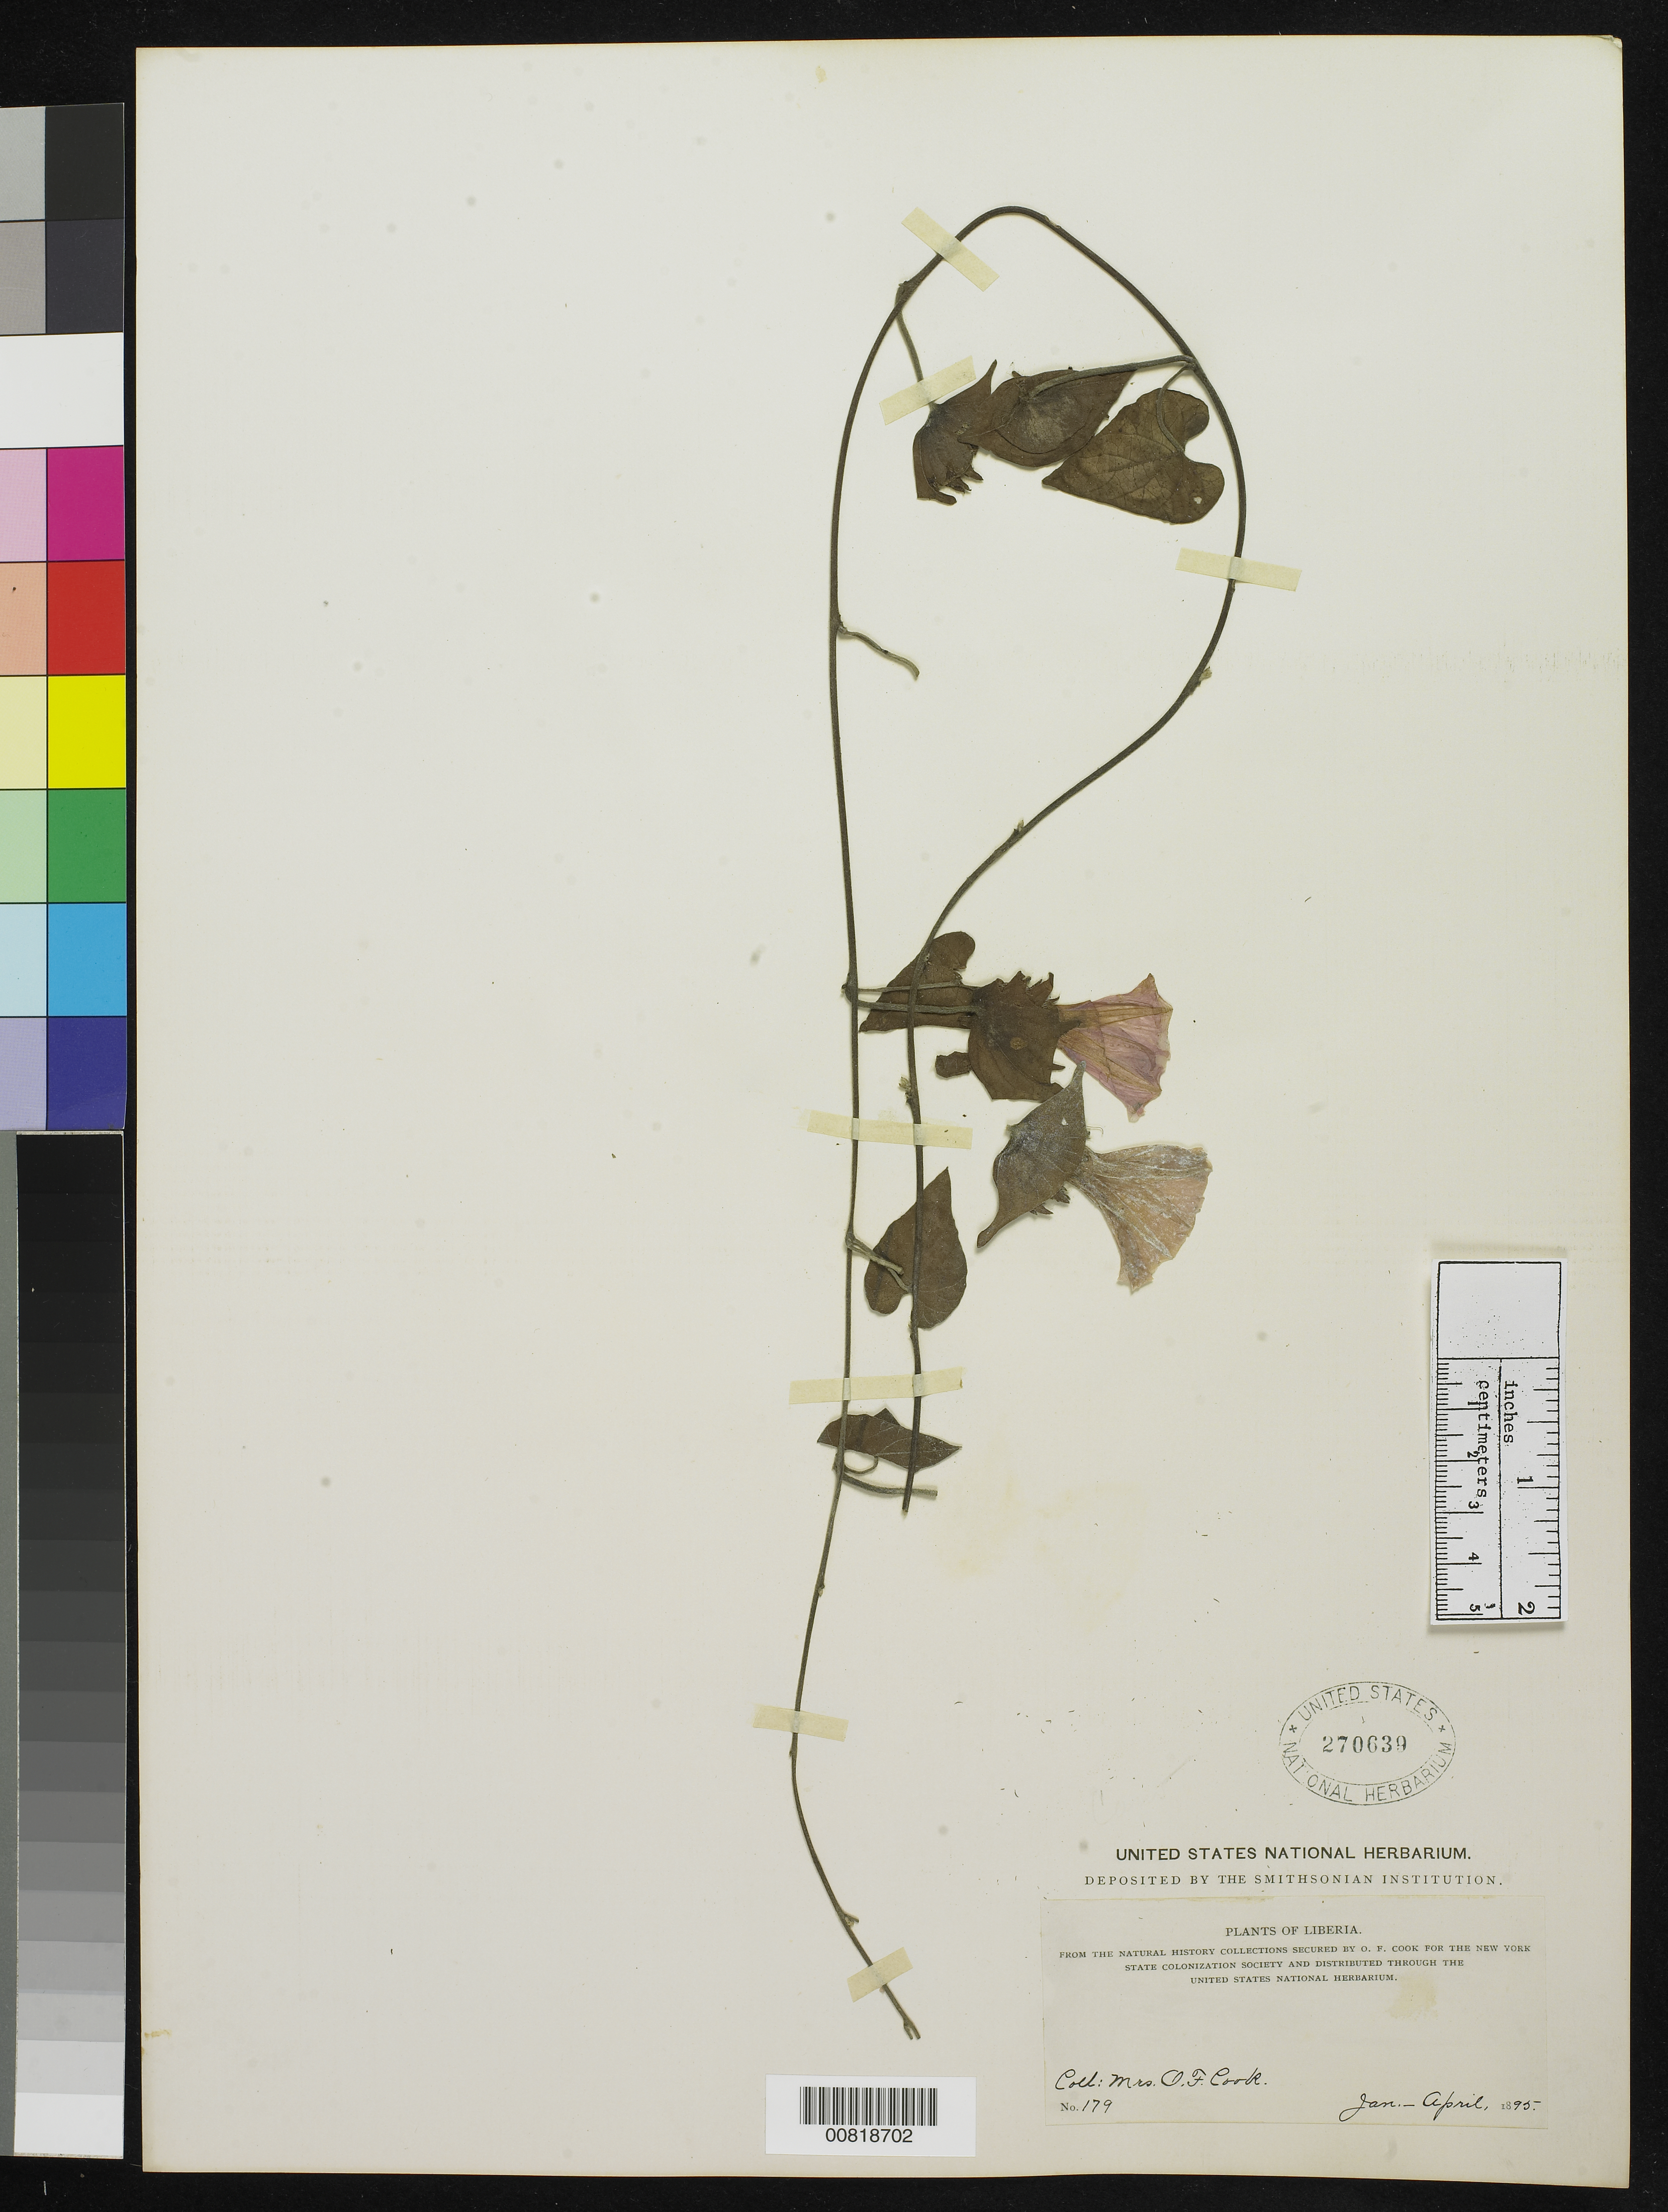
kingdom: Plantae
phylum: Tracheophyta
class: Magnoliopsida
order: Solanales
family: Convolvulaceae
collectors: Alice C. Cook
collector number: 179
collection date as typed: Jan 1895 to -- Apr 1895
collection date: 1895-01/1895-04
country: Liberia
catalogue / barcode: US 270639